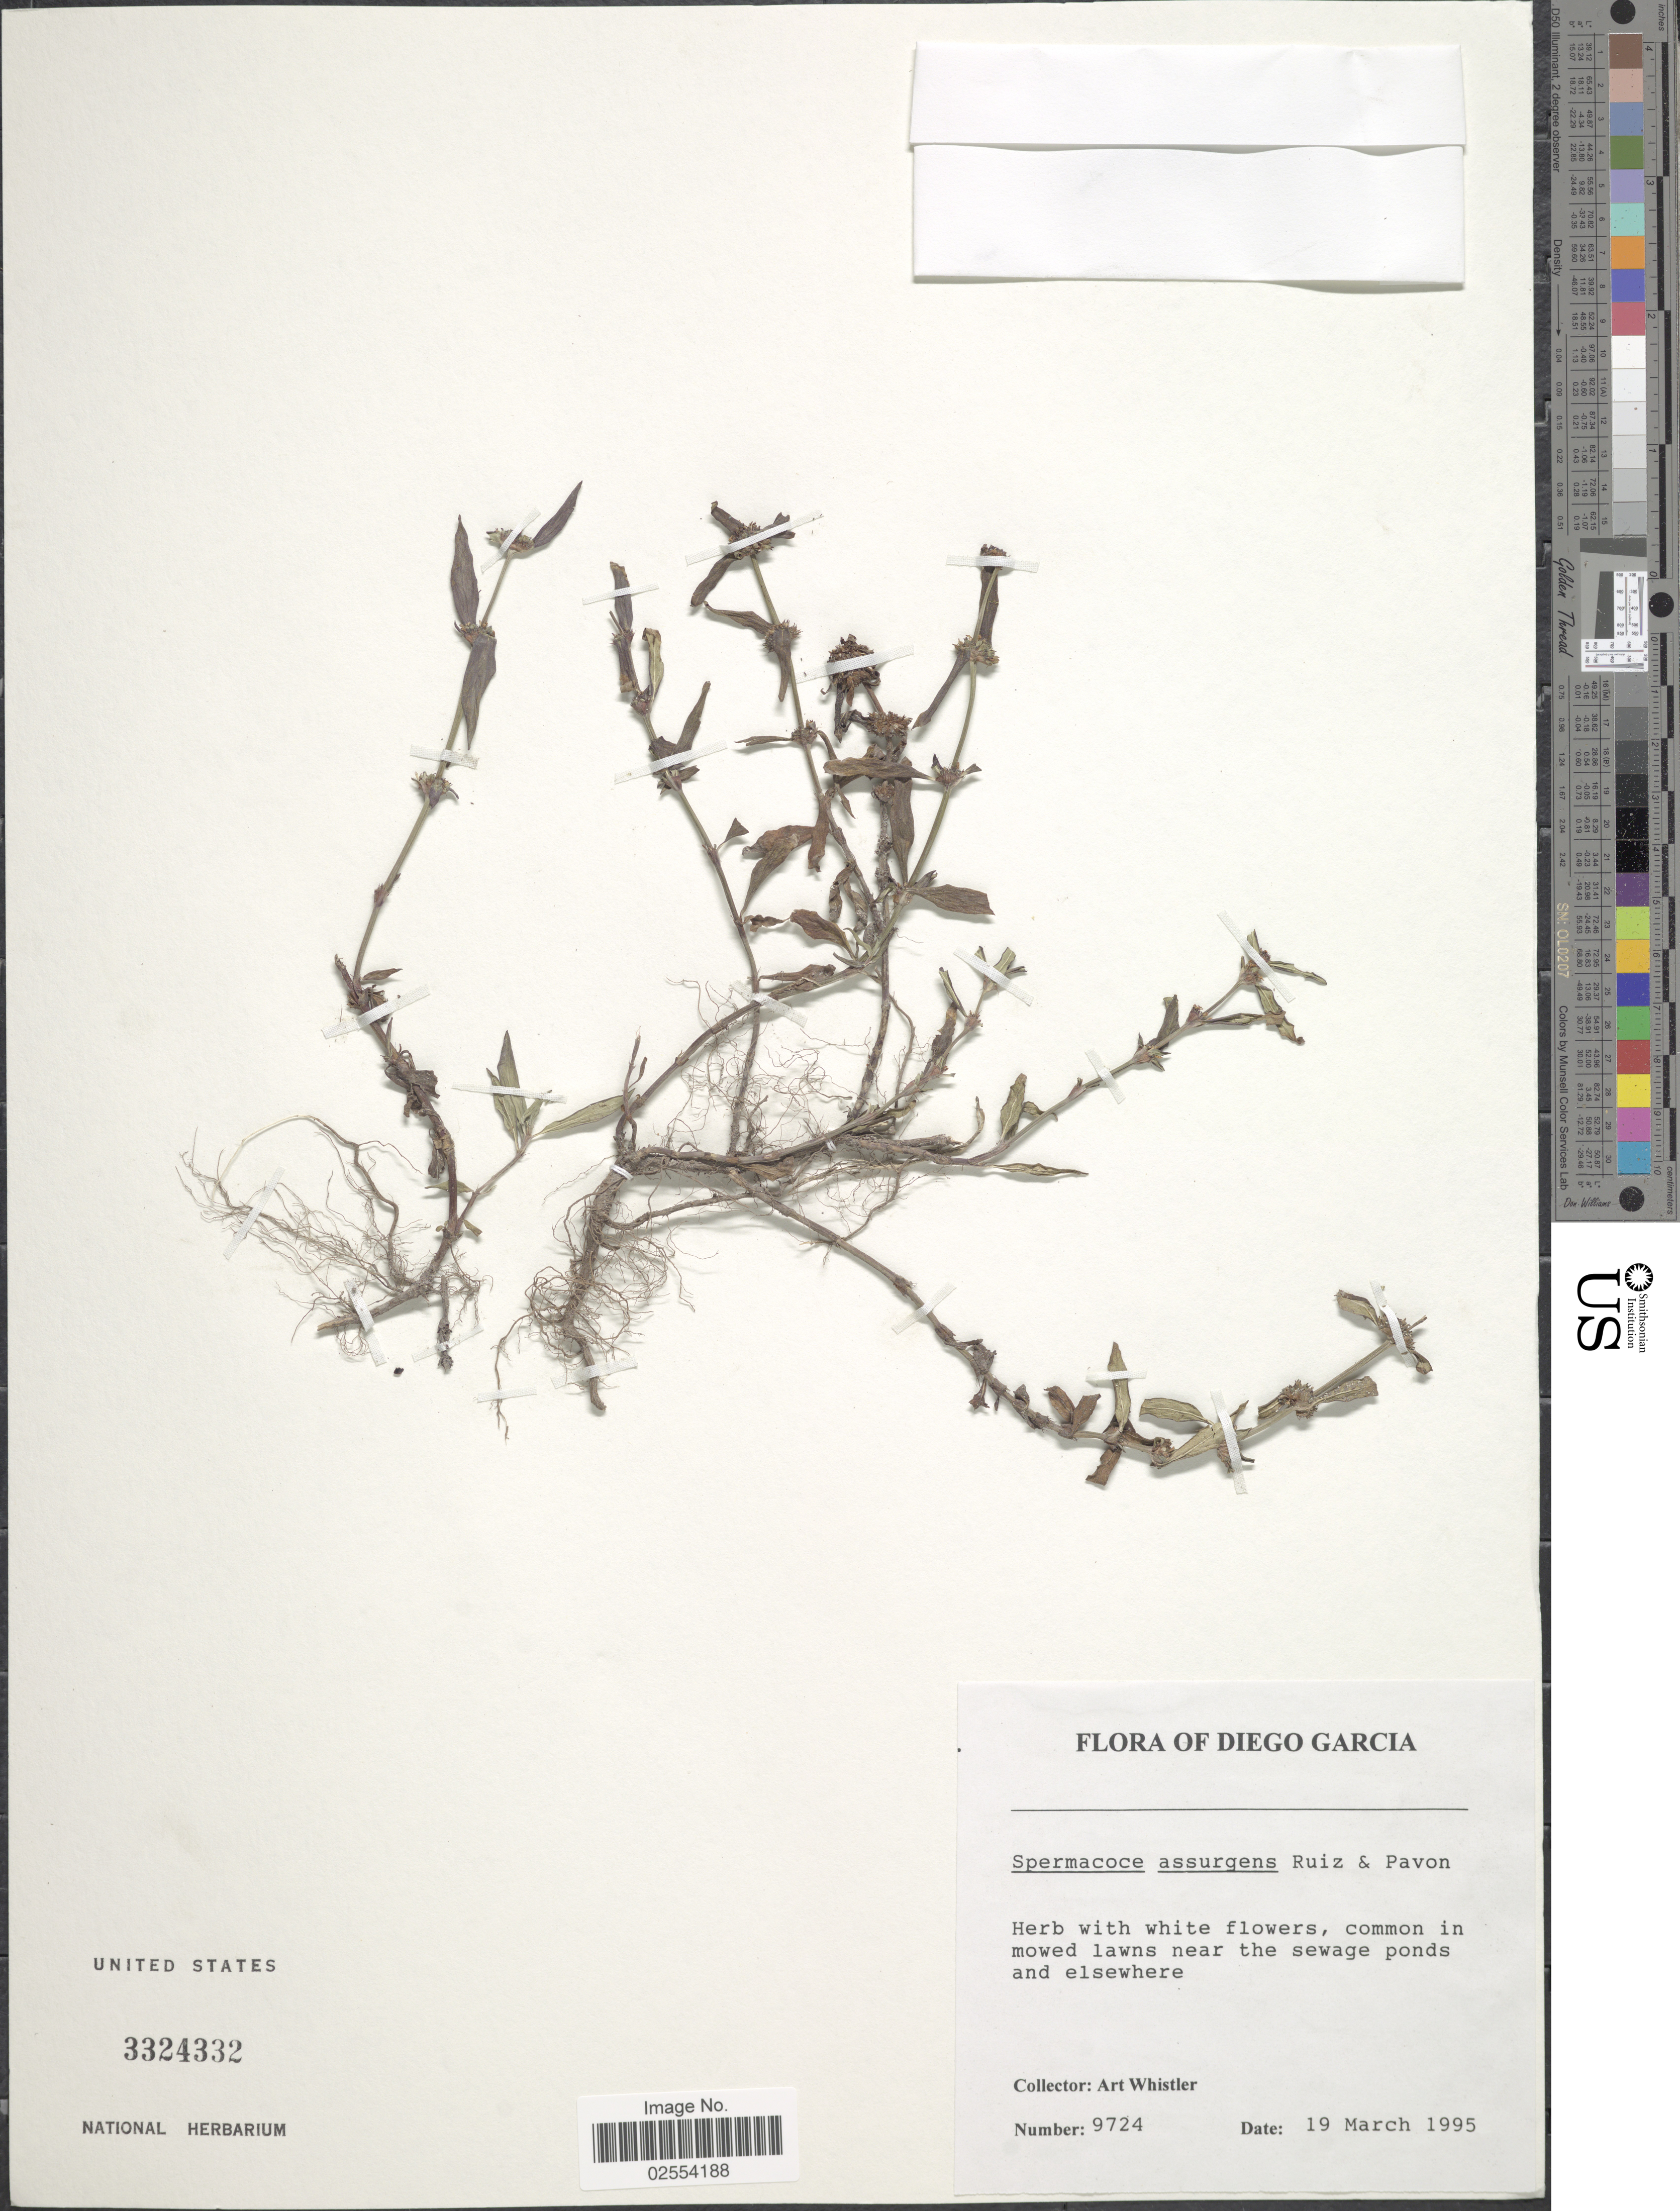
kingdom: Plantae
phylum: Tracheophyta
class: Magnoliopsida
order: Gentianales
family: Rubiaceae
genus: Spermacoce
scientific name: Spermacoce assurgens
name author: Ruiz & Pav.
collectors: A. Whistler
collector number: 9724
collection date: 1995-03-19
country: British Indian Ocean Territory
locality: Diego Garcia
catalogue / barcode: US 3324332